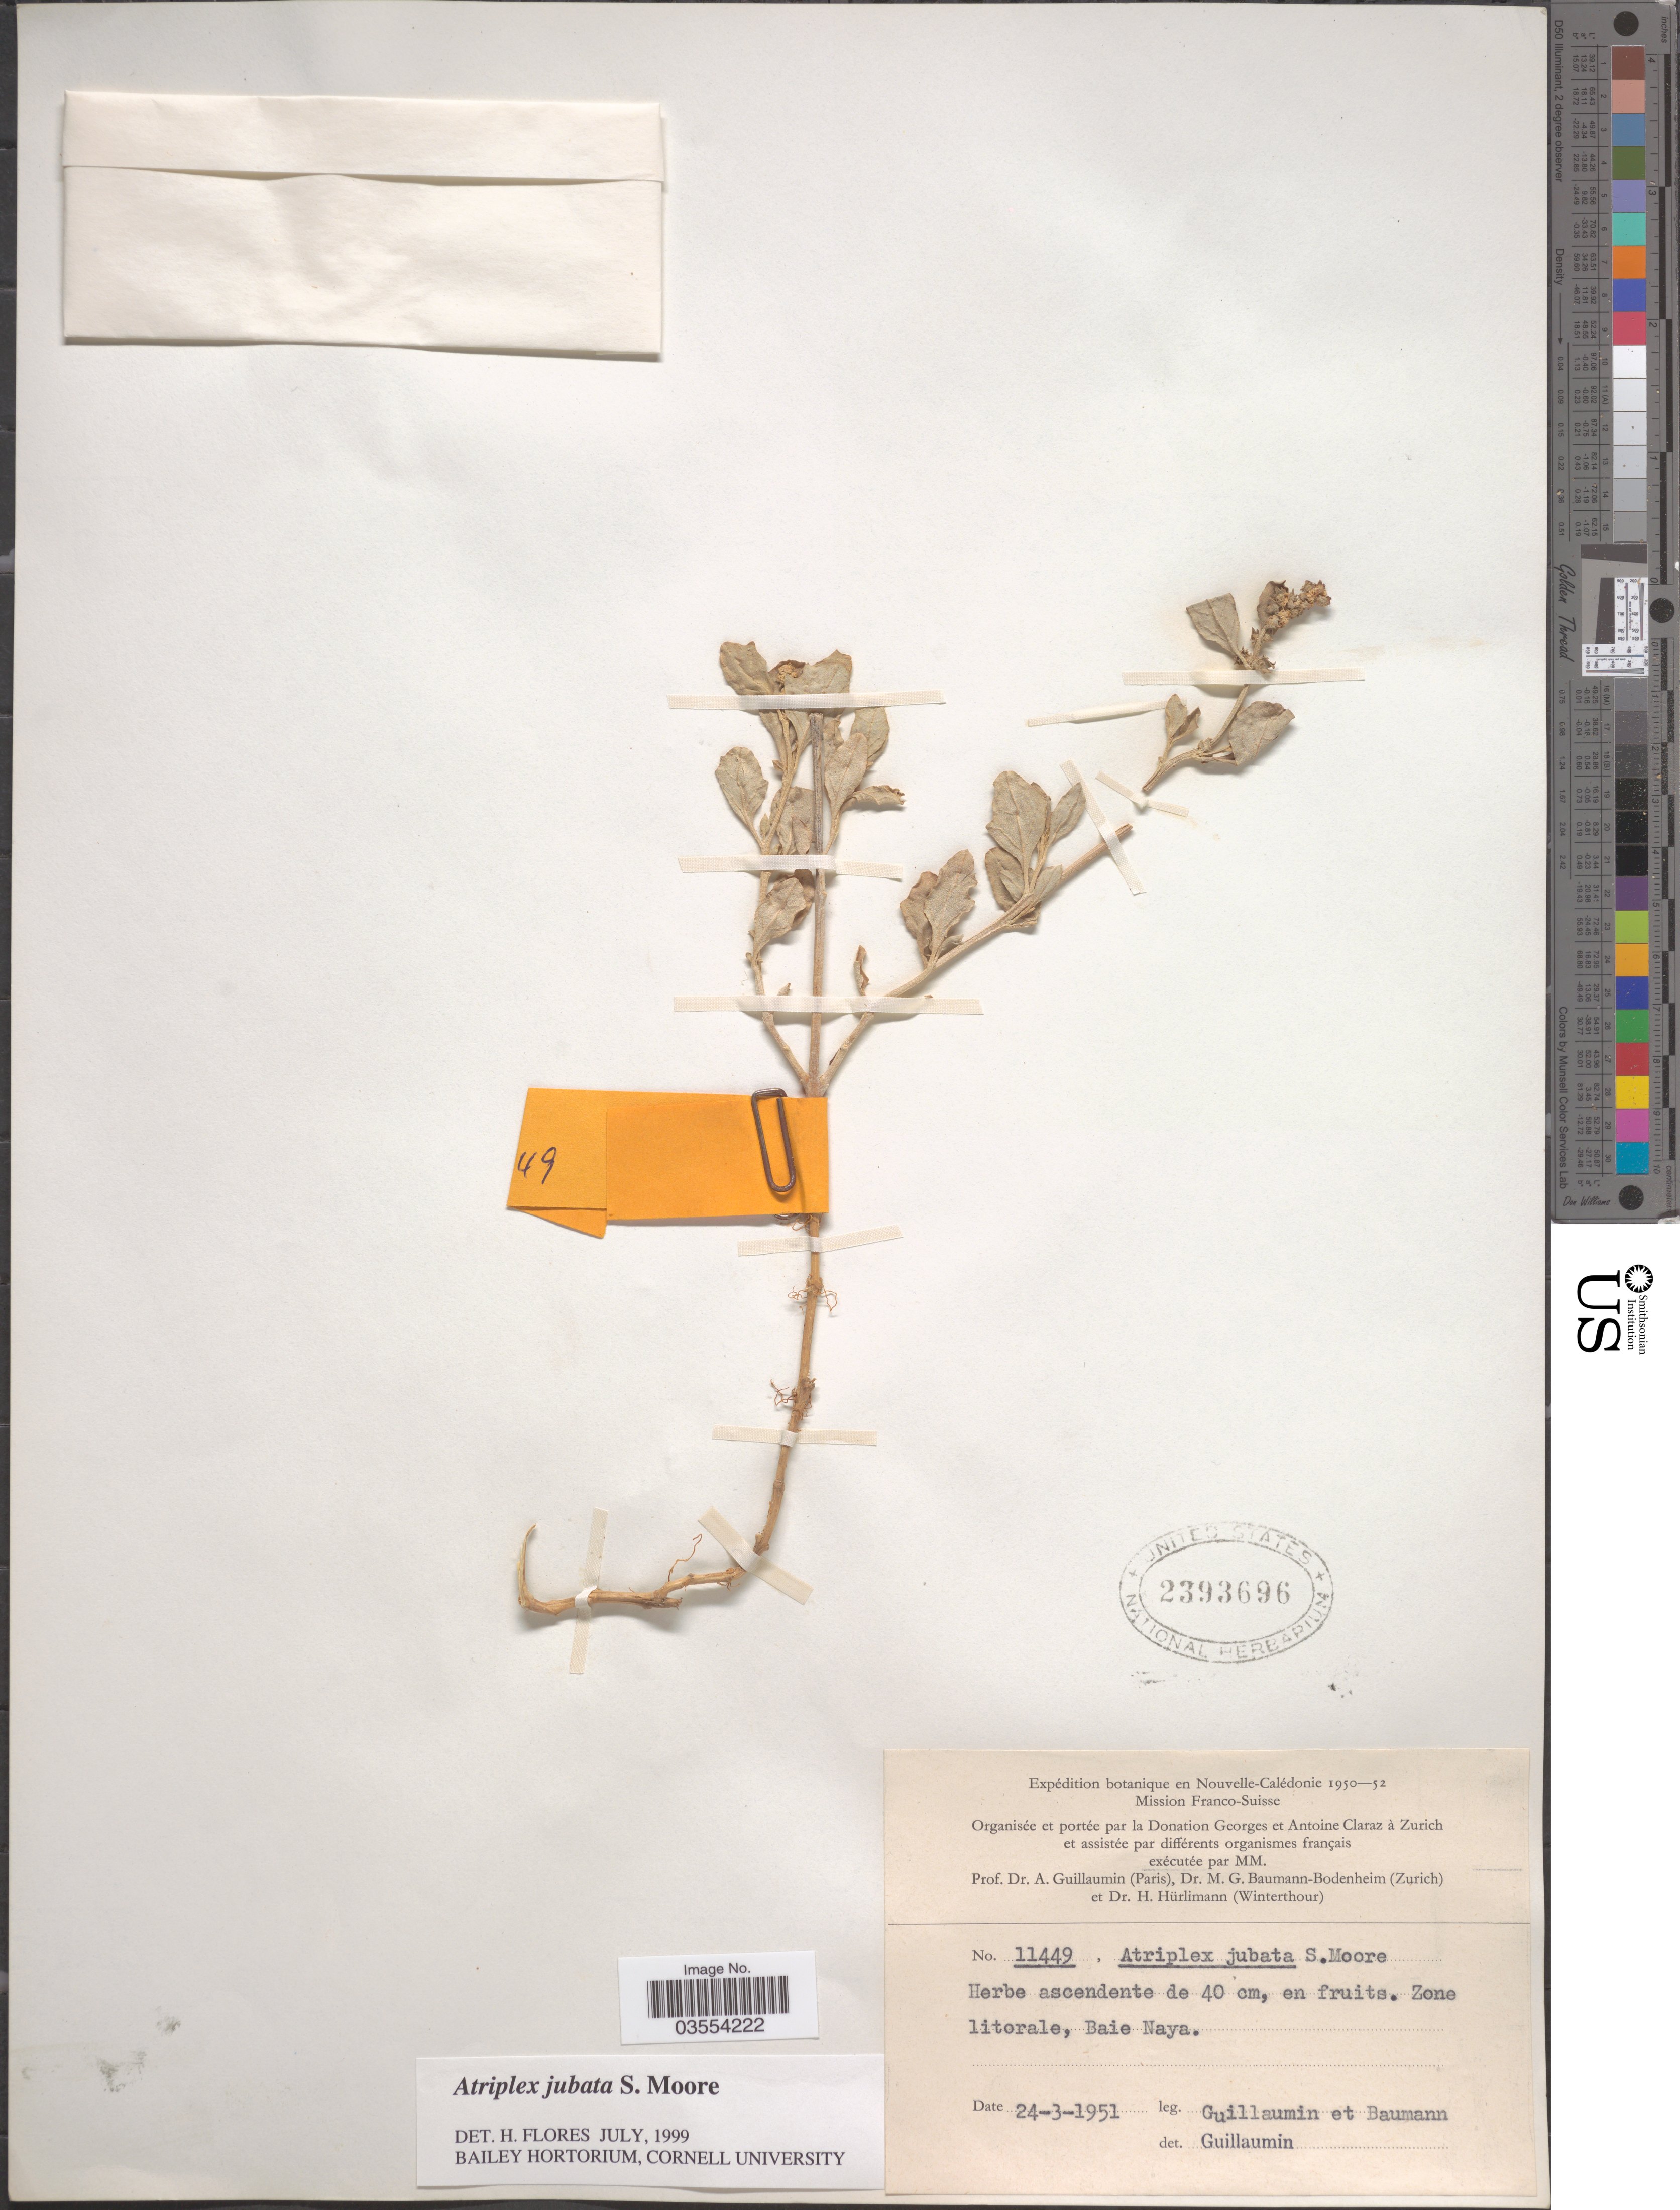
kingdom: Plantae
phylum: Tracheophyta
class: Magnoliopsida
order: Caryophyllales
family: Amaranthaceae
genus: Atriplex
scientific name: Atriplex jubata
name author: S. Moore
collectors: A. Guillaumin & M. G. Baumann-Bodenheim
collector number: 11449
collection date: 1951-03-24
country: New Caledonia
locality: Nouvelle-Calédonie. Zone litorale, Baie Naya.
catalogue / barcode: US 2393696